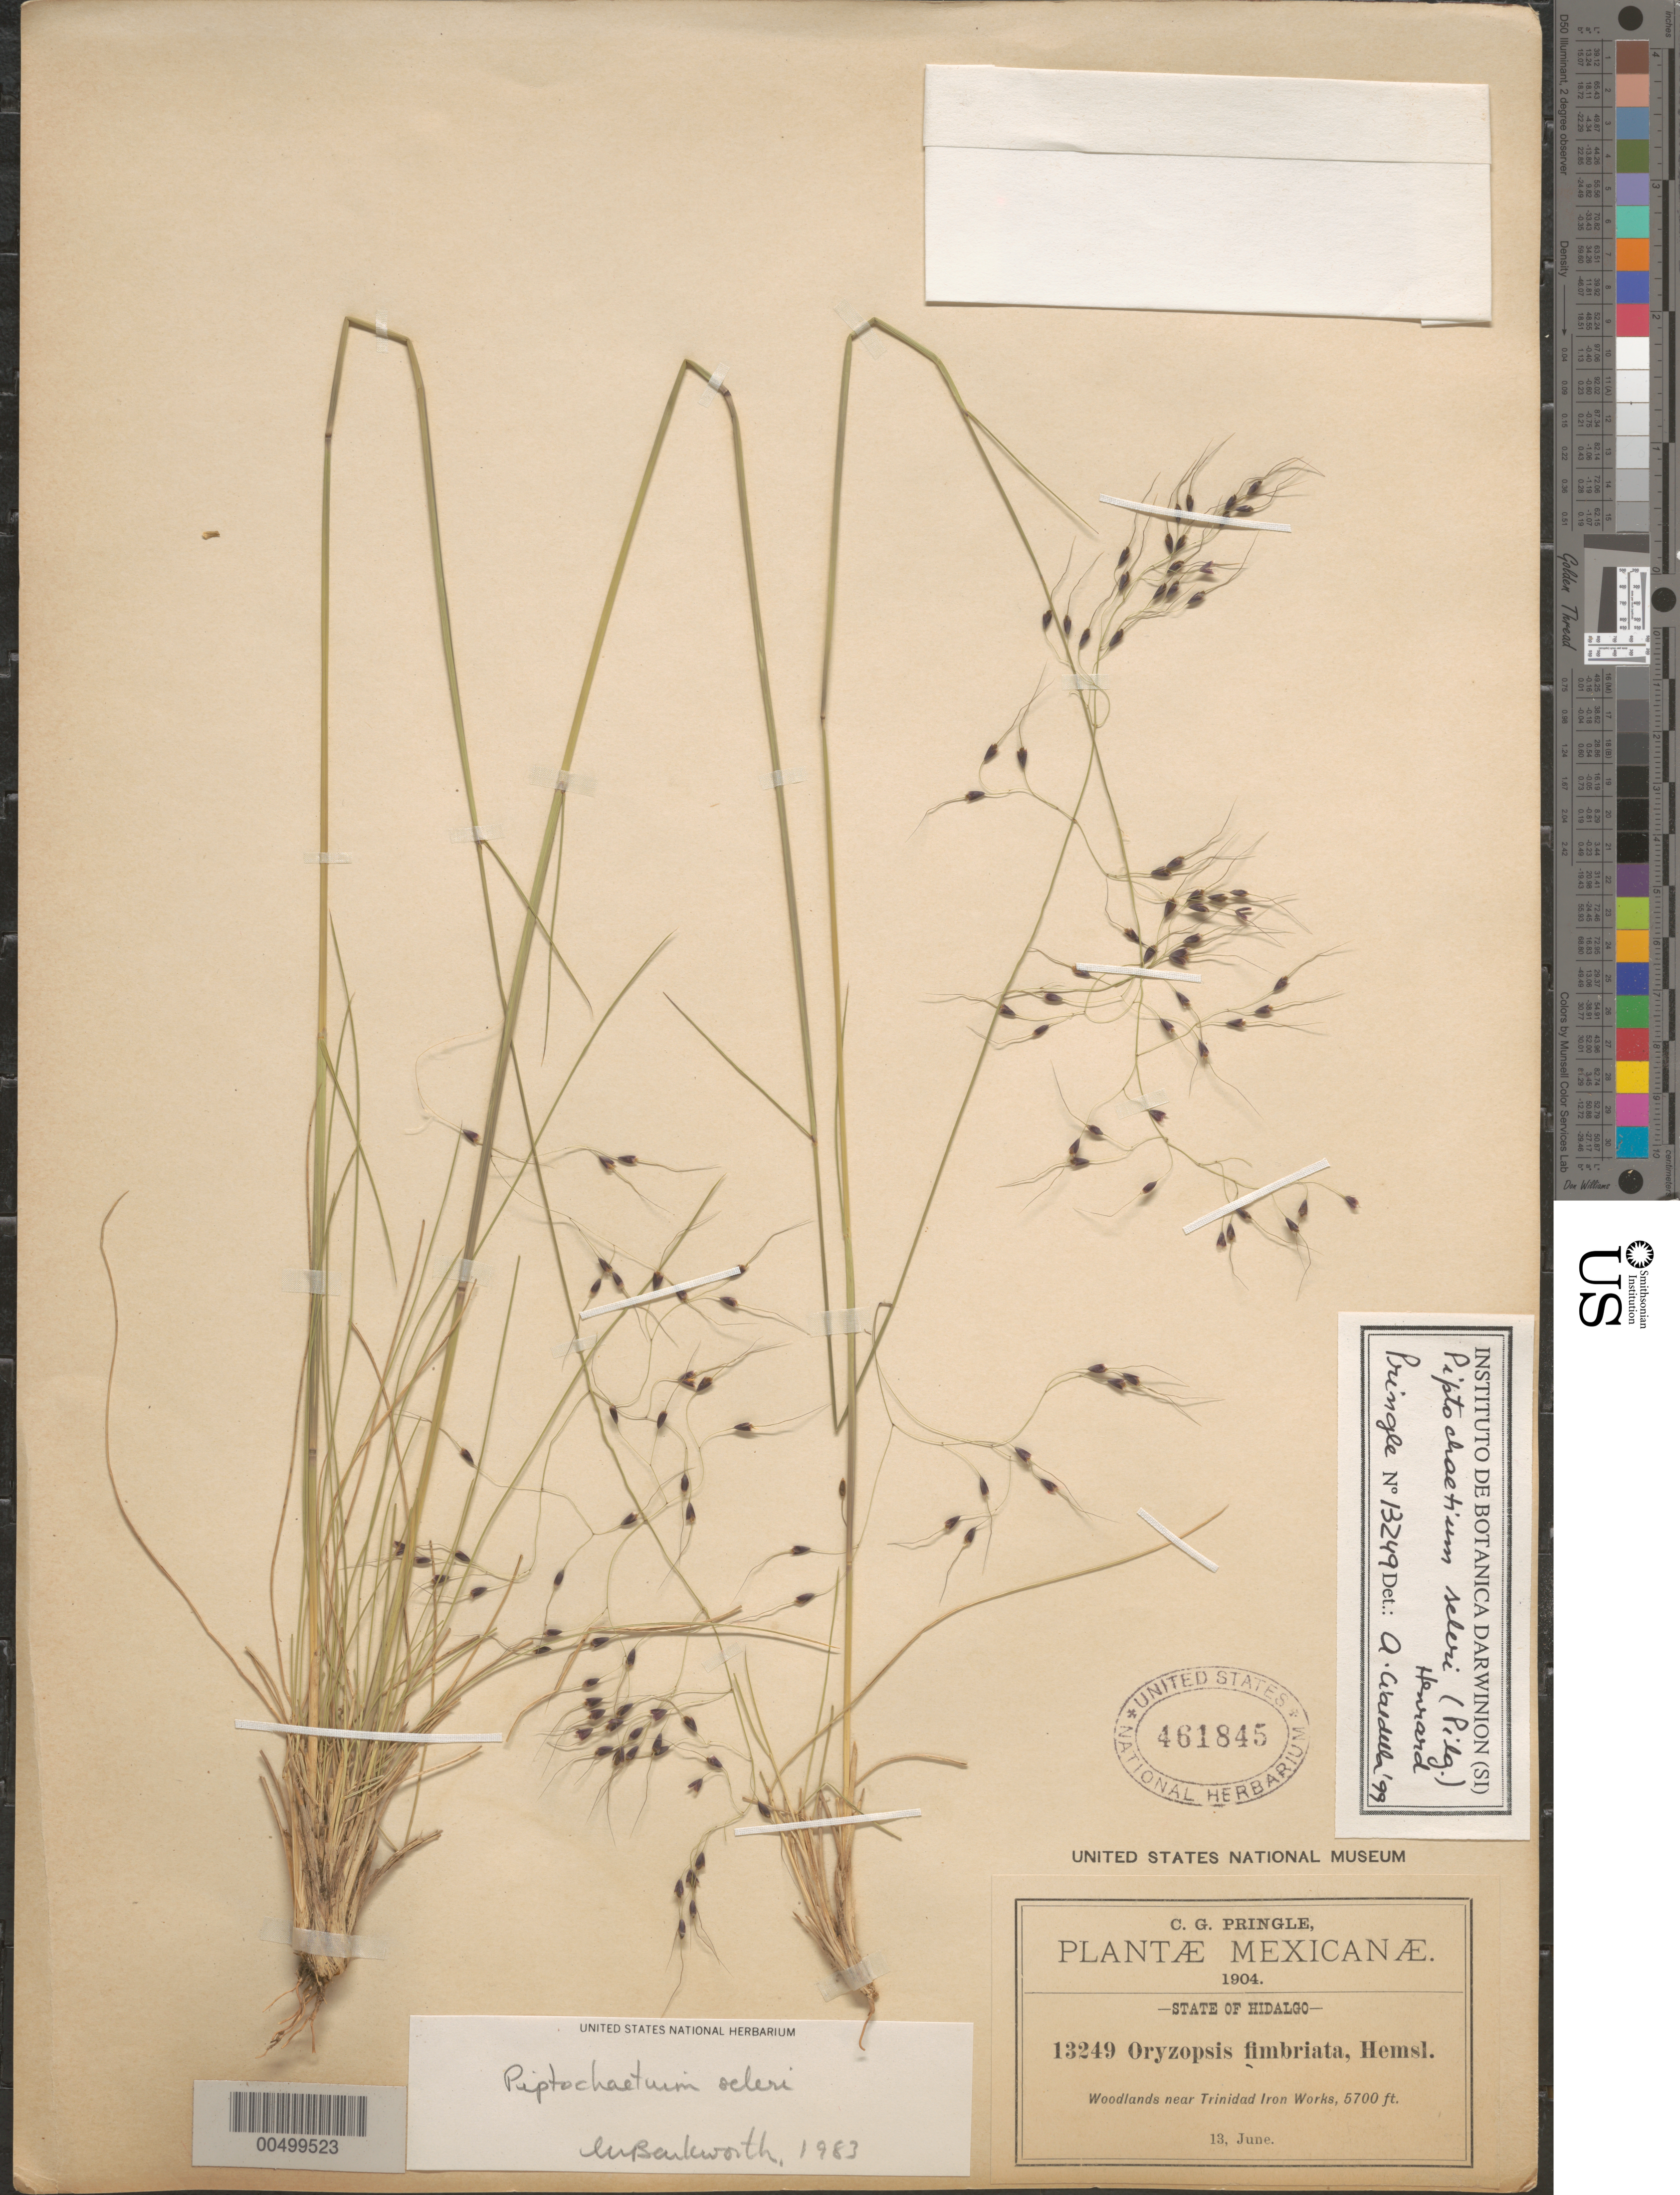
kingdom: Plantae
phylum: Tracheophyta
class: Liliopsida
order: Poales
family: Poaceae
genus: Piptochaetium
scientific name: Piptochaetium seleri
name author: (Pilg.) Henr.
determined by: Barkworth, M. E.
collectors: C. G. Pringle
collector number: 13249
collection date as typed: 13 Jun 1904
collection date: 1904-06-13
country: Mexico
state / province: Hidalgo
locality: Near Trinidad Iron Works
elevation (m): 1737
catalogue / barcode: US 461845